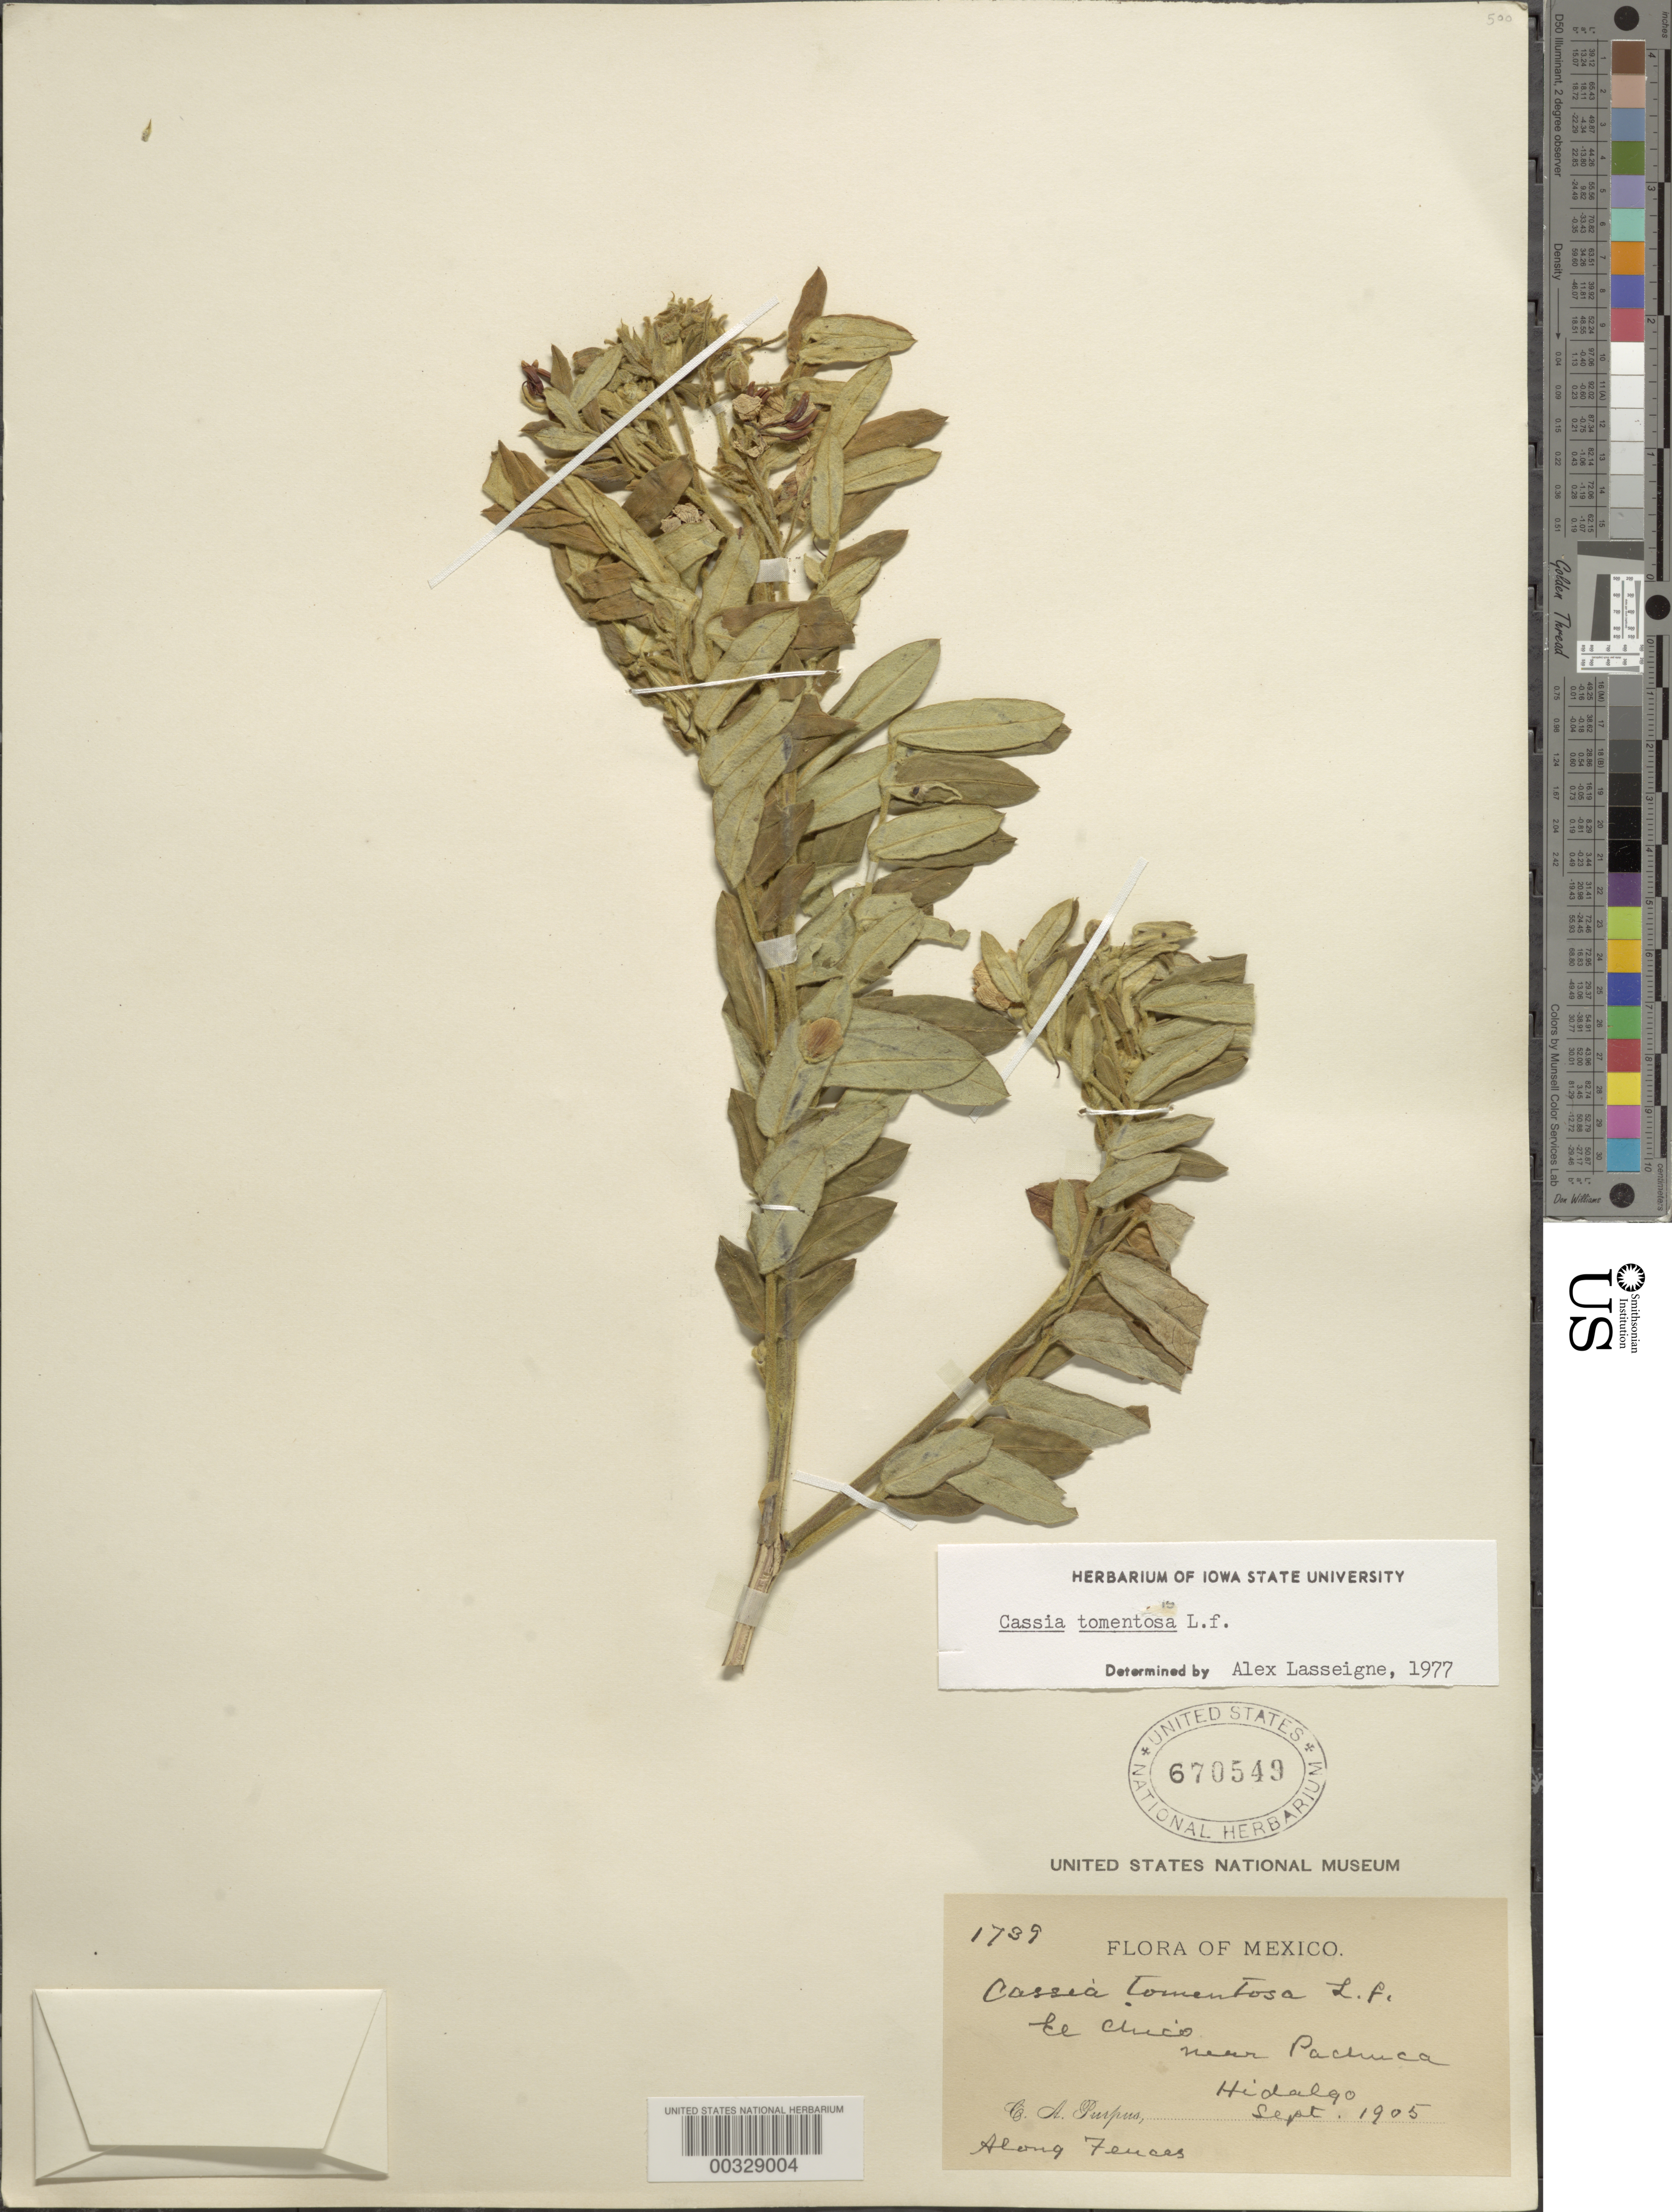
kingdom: Plantae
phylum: Tracheophyta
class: Magnoliopsida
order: Fabales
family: Fabaceae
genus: Senna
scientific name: Senna multiglandulosa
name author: (Jacq.) H.S. Irwin & Barneby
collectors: C. A. Purpus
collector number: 1739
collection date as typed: Sep 1905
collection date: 1905-09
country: Mexico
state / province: Hidalgo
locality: El Chico near Pachuca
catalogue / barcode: US 670549